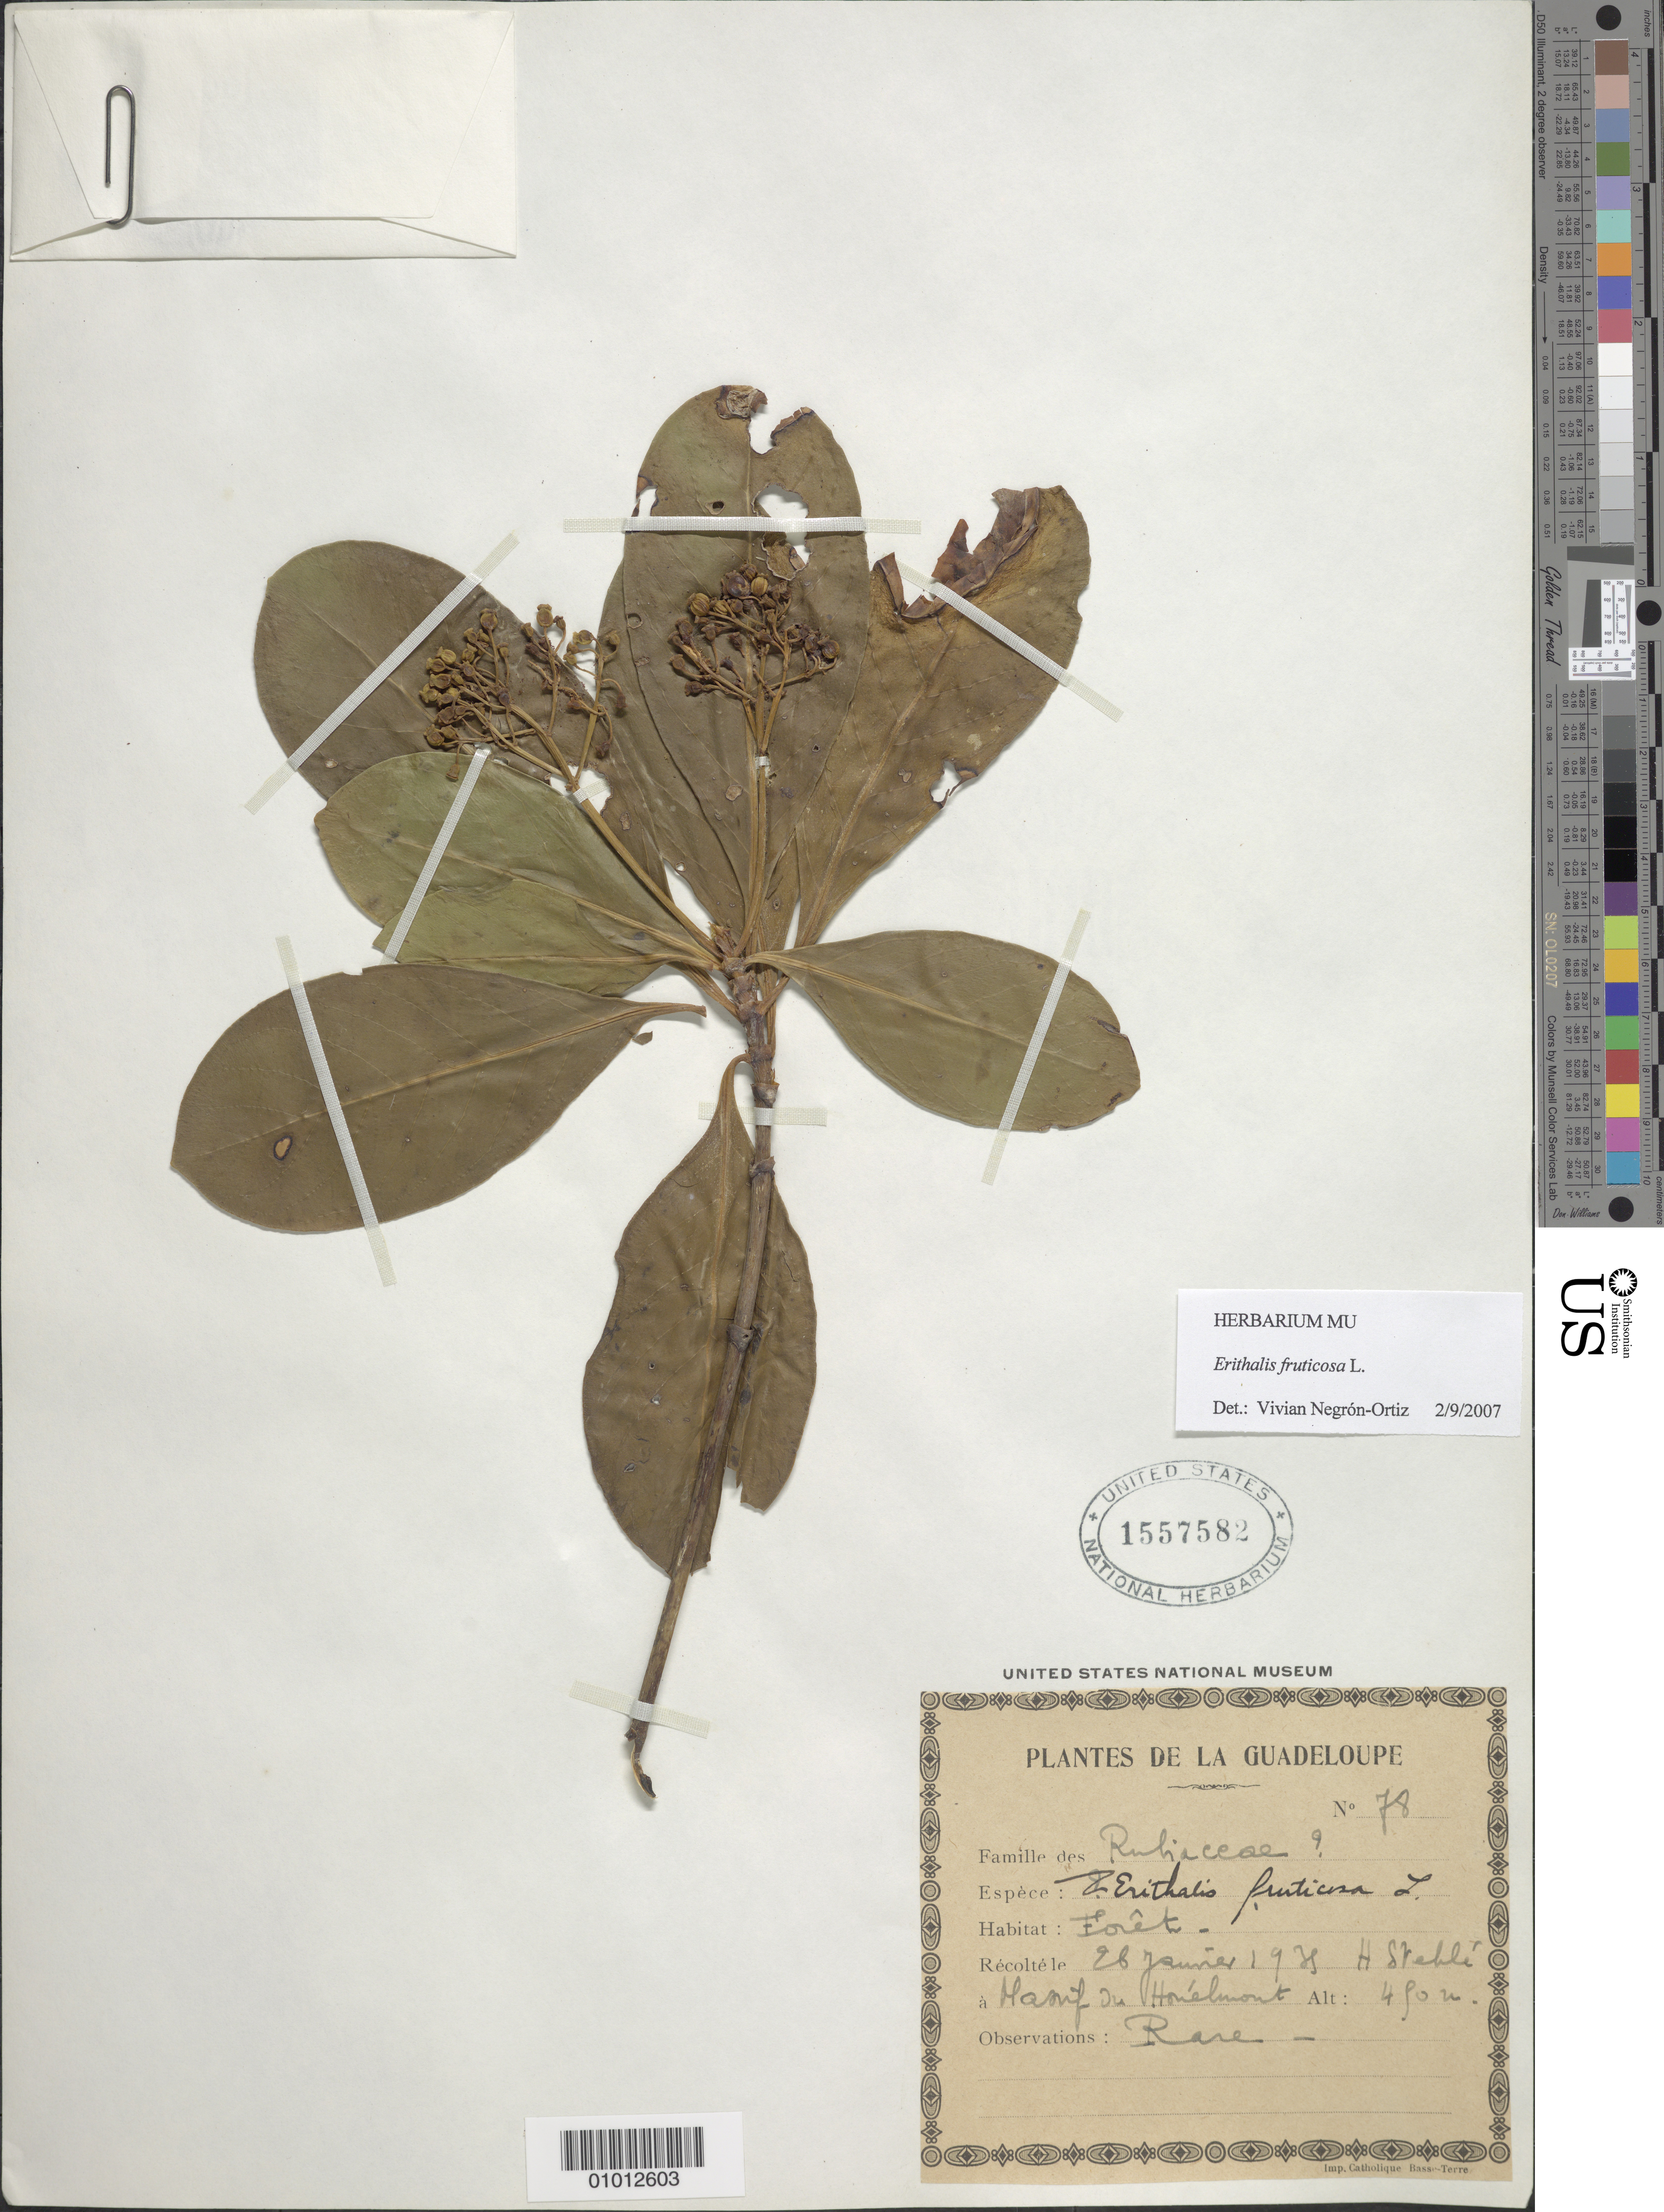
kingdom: Plantae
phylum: Tracheophyta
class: Magnoliopsida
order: Gentianales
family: Rubiaceae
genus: Erithalis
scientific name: Erithalis fruticosa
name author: L.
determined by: Negrón-Ortiz, V.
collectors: H. Stehlé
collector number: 78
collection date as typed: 26 Jan 1938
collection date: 1938-01-26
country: Guadeloupe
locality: Massif de Honélmont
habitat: Forêt, rare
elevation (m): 450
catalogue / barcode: US 1557582